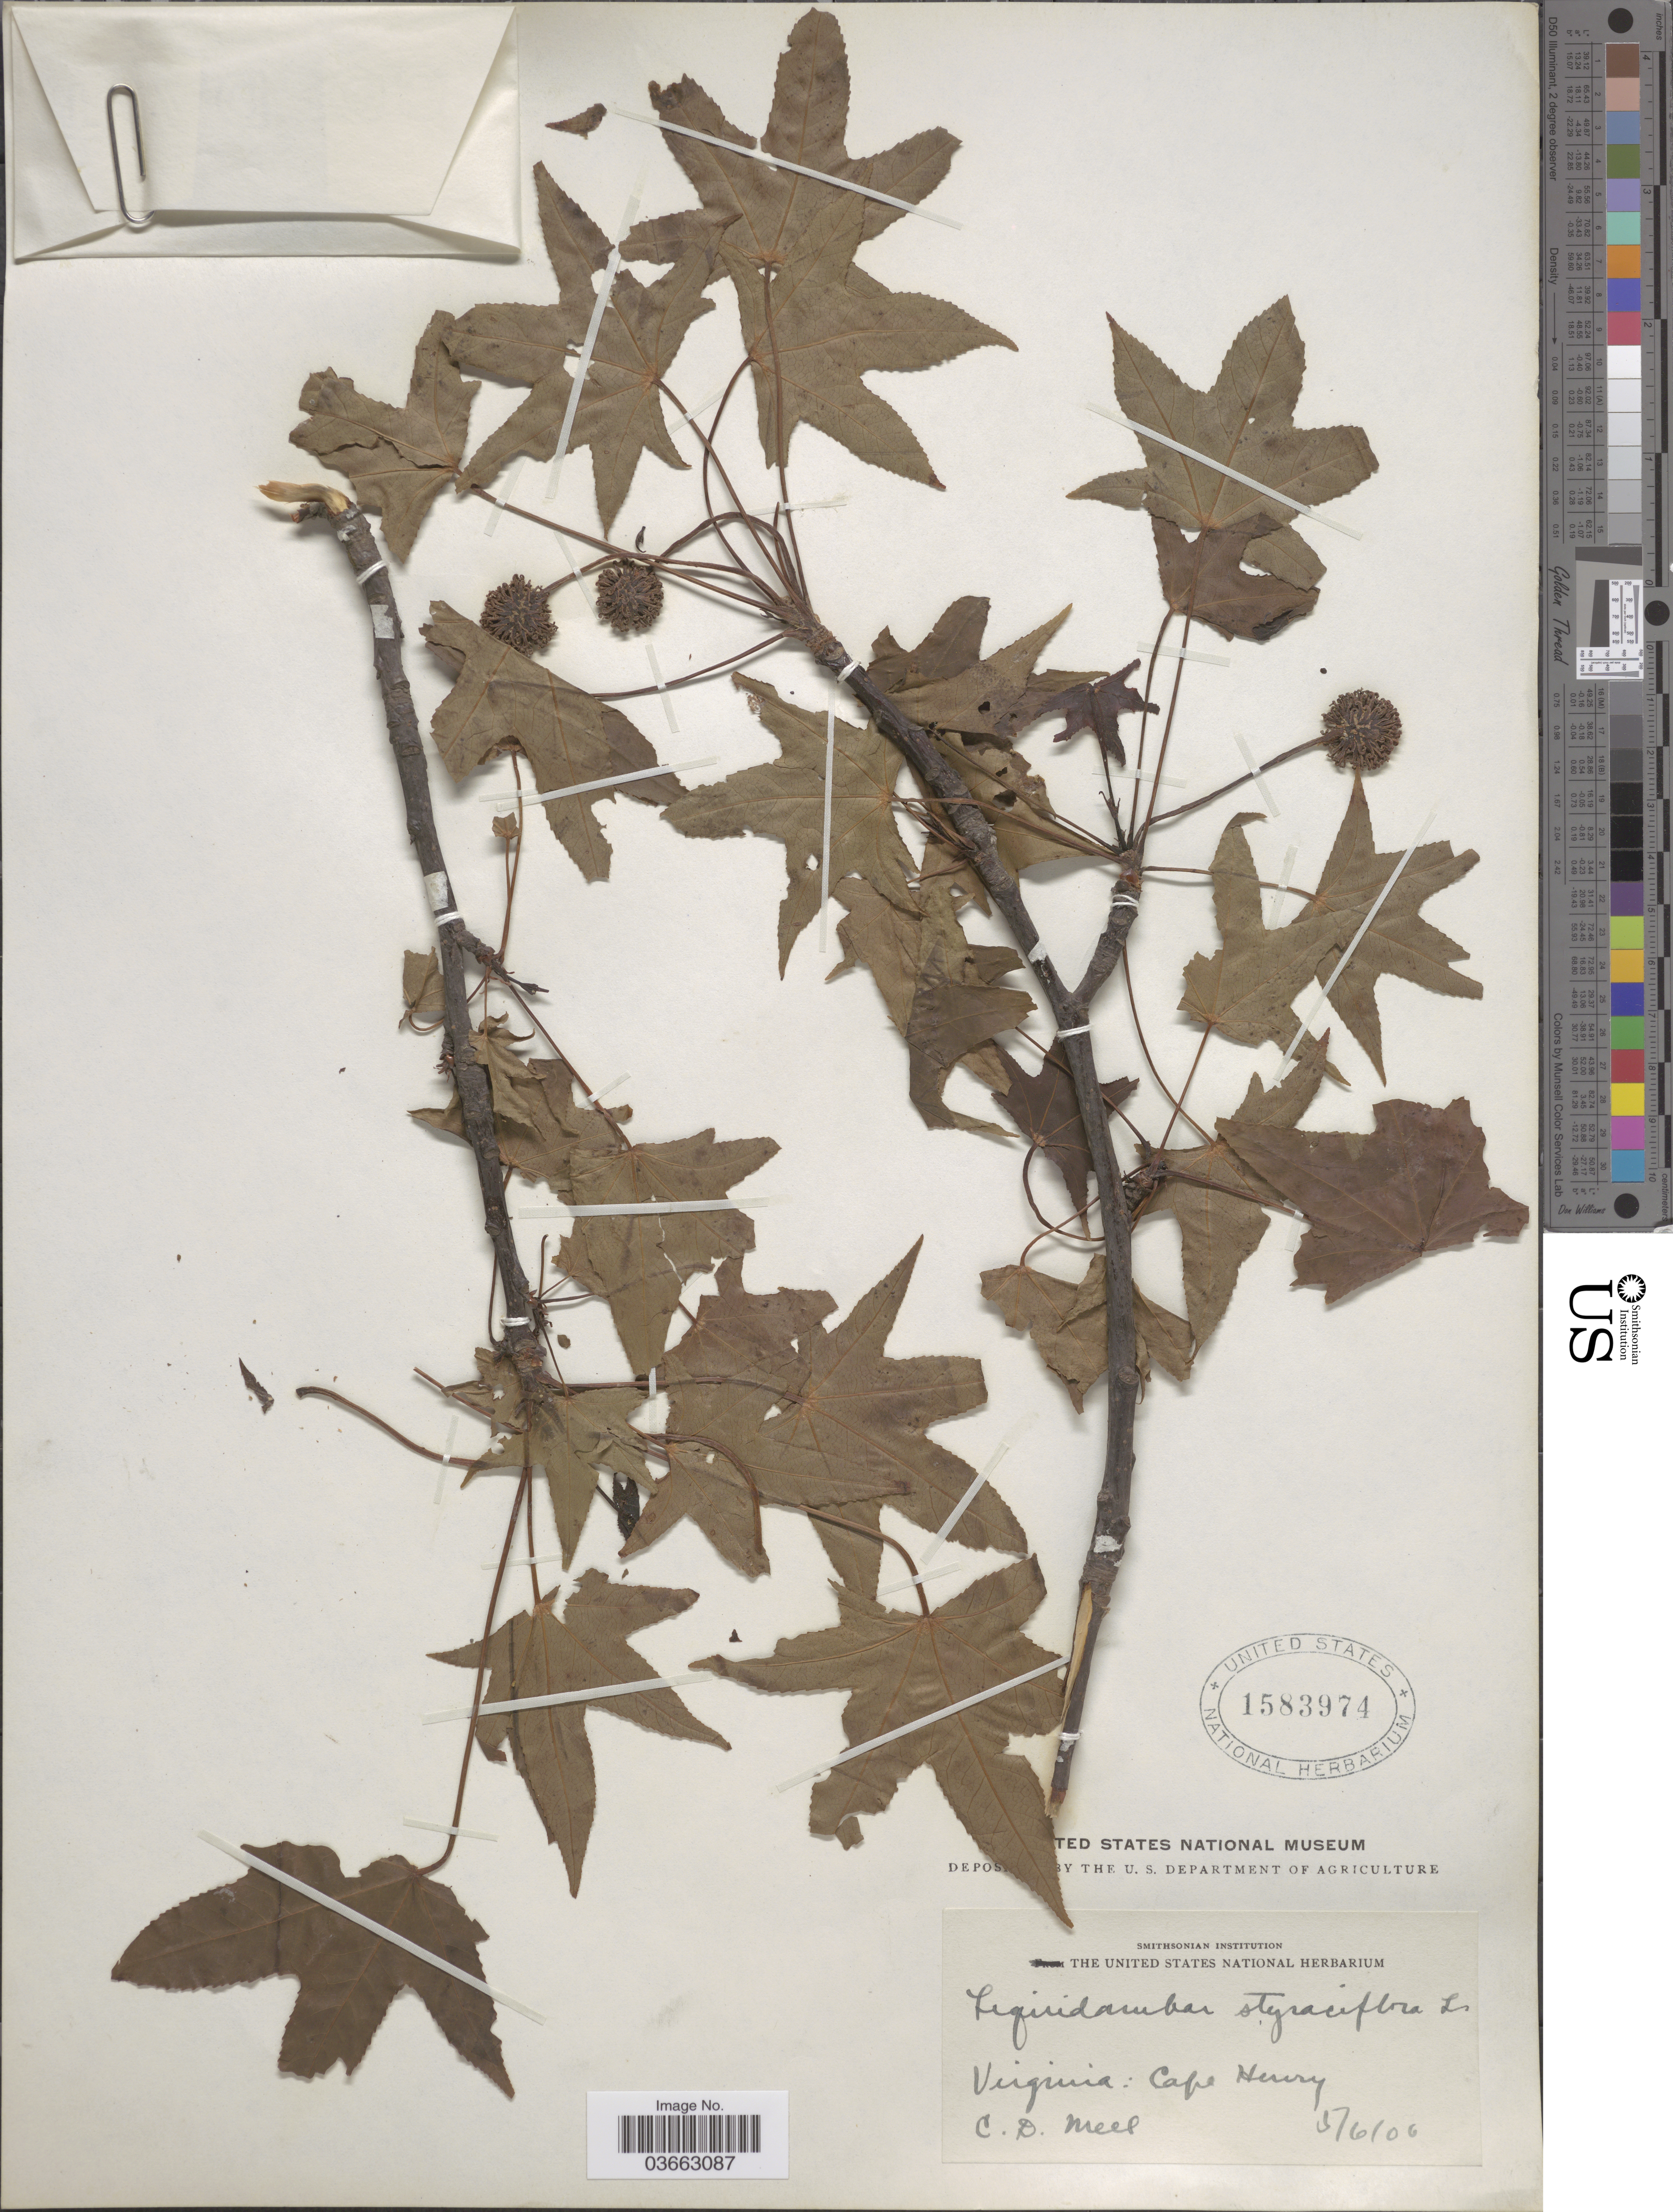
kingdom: Plantae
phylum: Tracheophyta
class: Magnoliopsida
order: Saxifragales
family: Altingiaceae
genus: Liquidambar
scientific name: Liquidambar styraciflua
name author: L.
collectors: C. Meel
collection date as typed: Transcribed d/m/y: 5/6/6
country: United States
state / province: Virginia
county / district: City of Virginia Beach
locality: Cape Henry.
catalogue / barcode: US 1583974